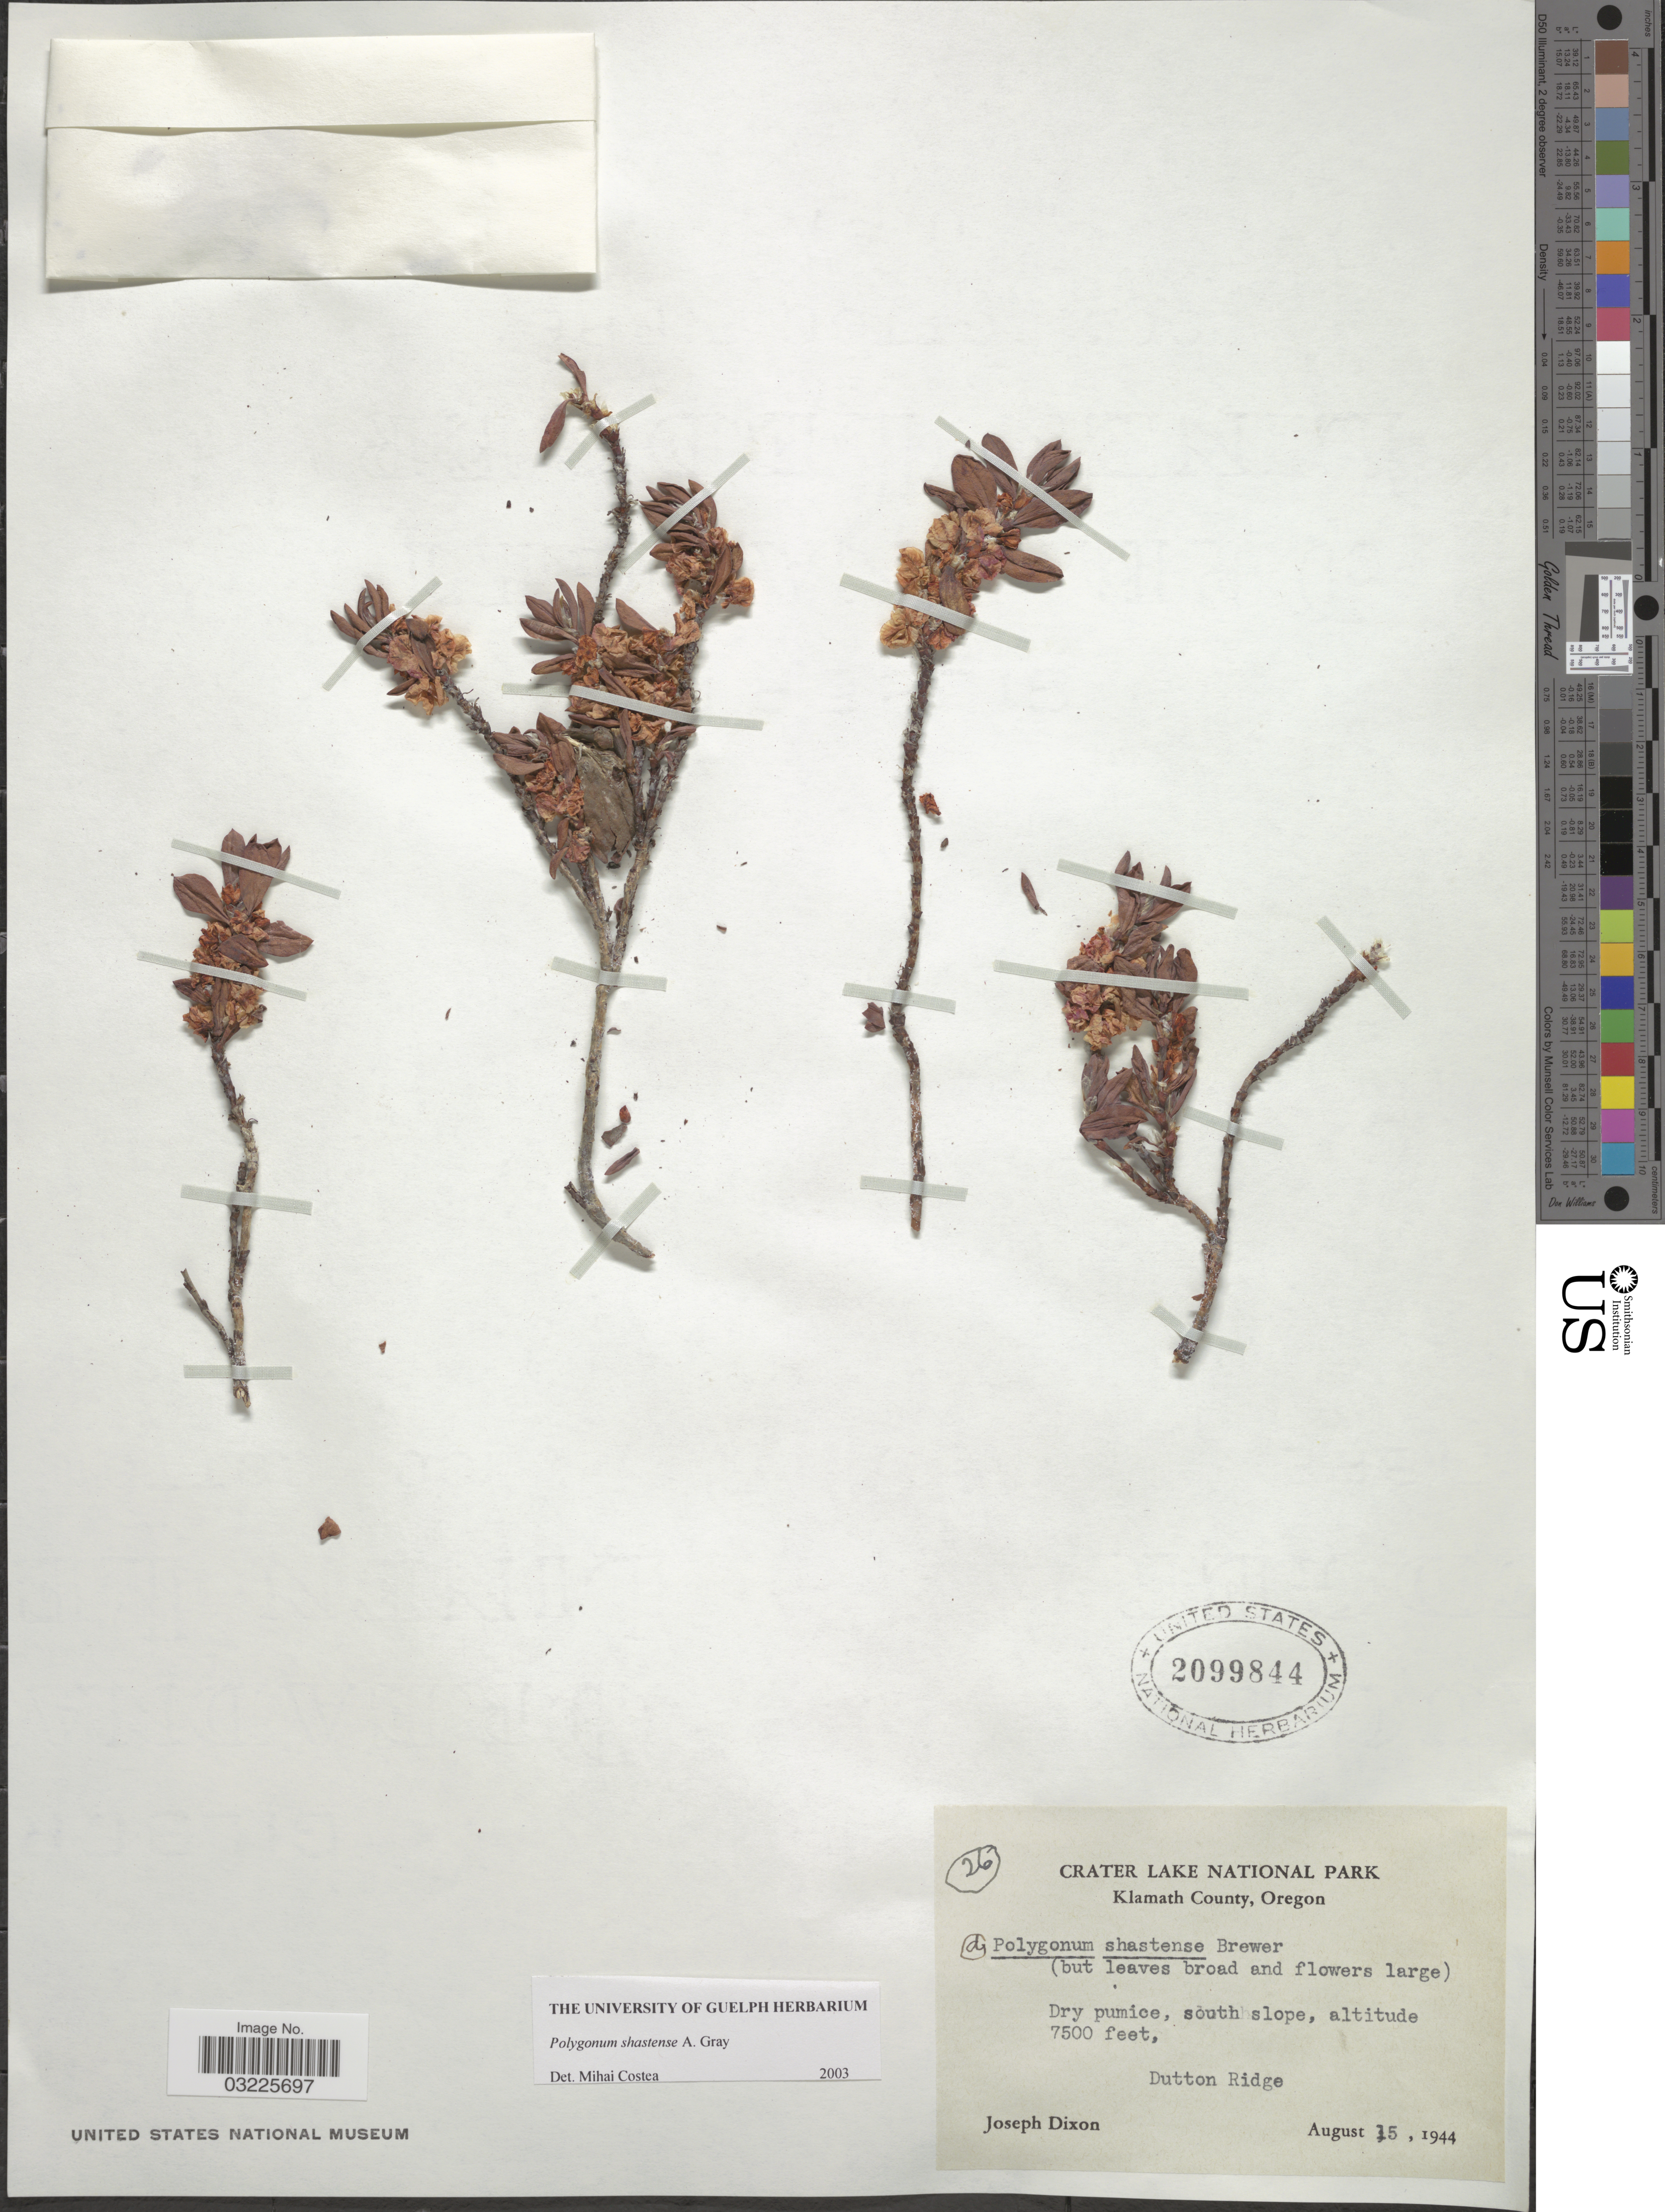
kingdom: Plantae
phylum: Tracheophyta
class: Magnoliopsida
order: Caryophyllales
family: Polygonaceae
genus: Polygonum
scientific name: Polygonum shastense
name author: W.H. Brewer ex A. Gray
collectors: J. Dixon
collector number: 26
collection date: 1944-08-15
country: United States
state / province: Oregon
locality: Crater Lake National Park. Klamath County. Dutton Ridge.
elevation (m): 2286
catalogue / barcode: US 2099844